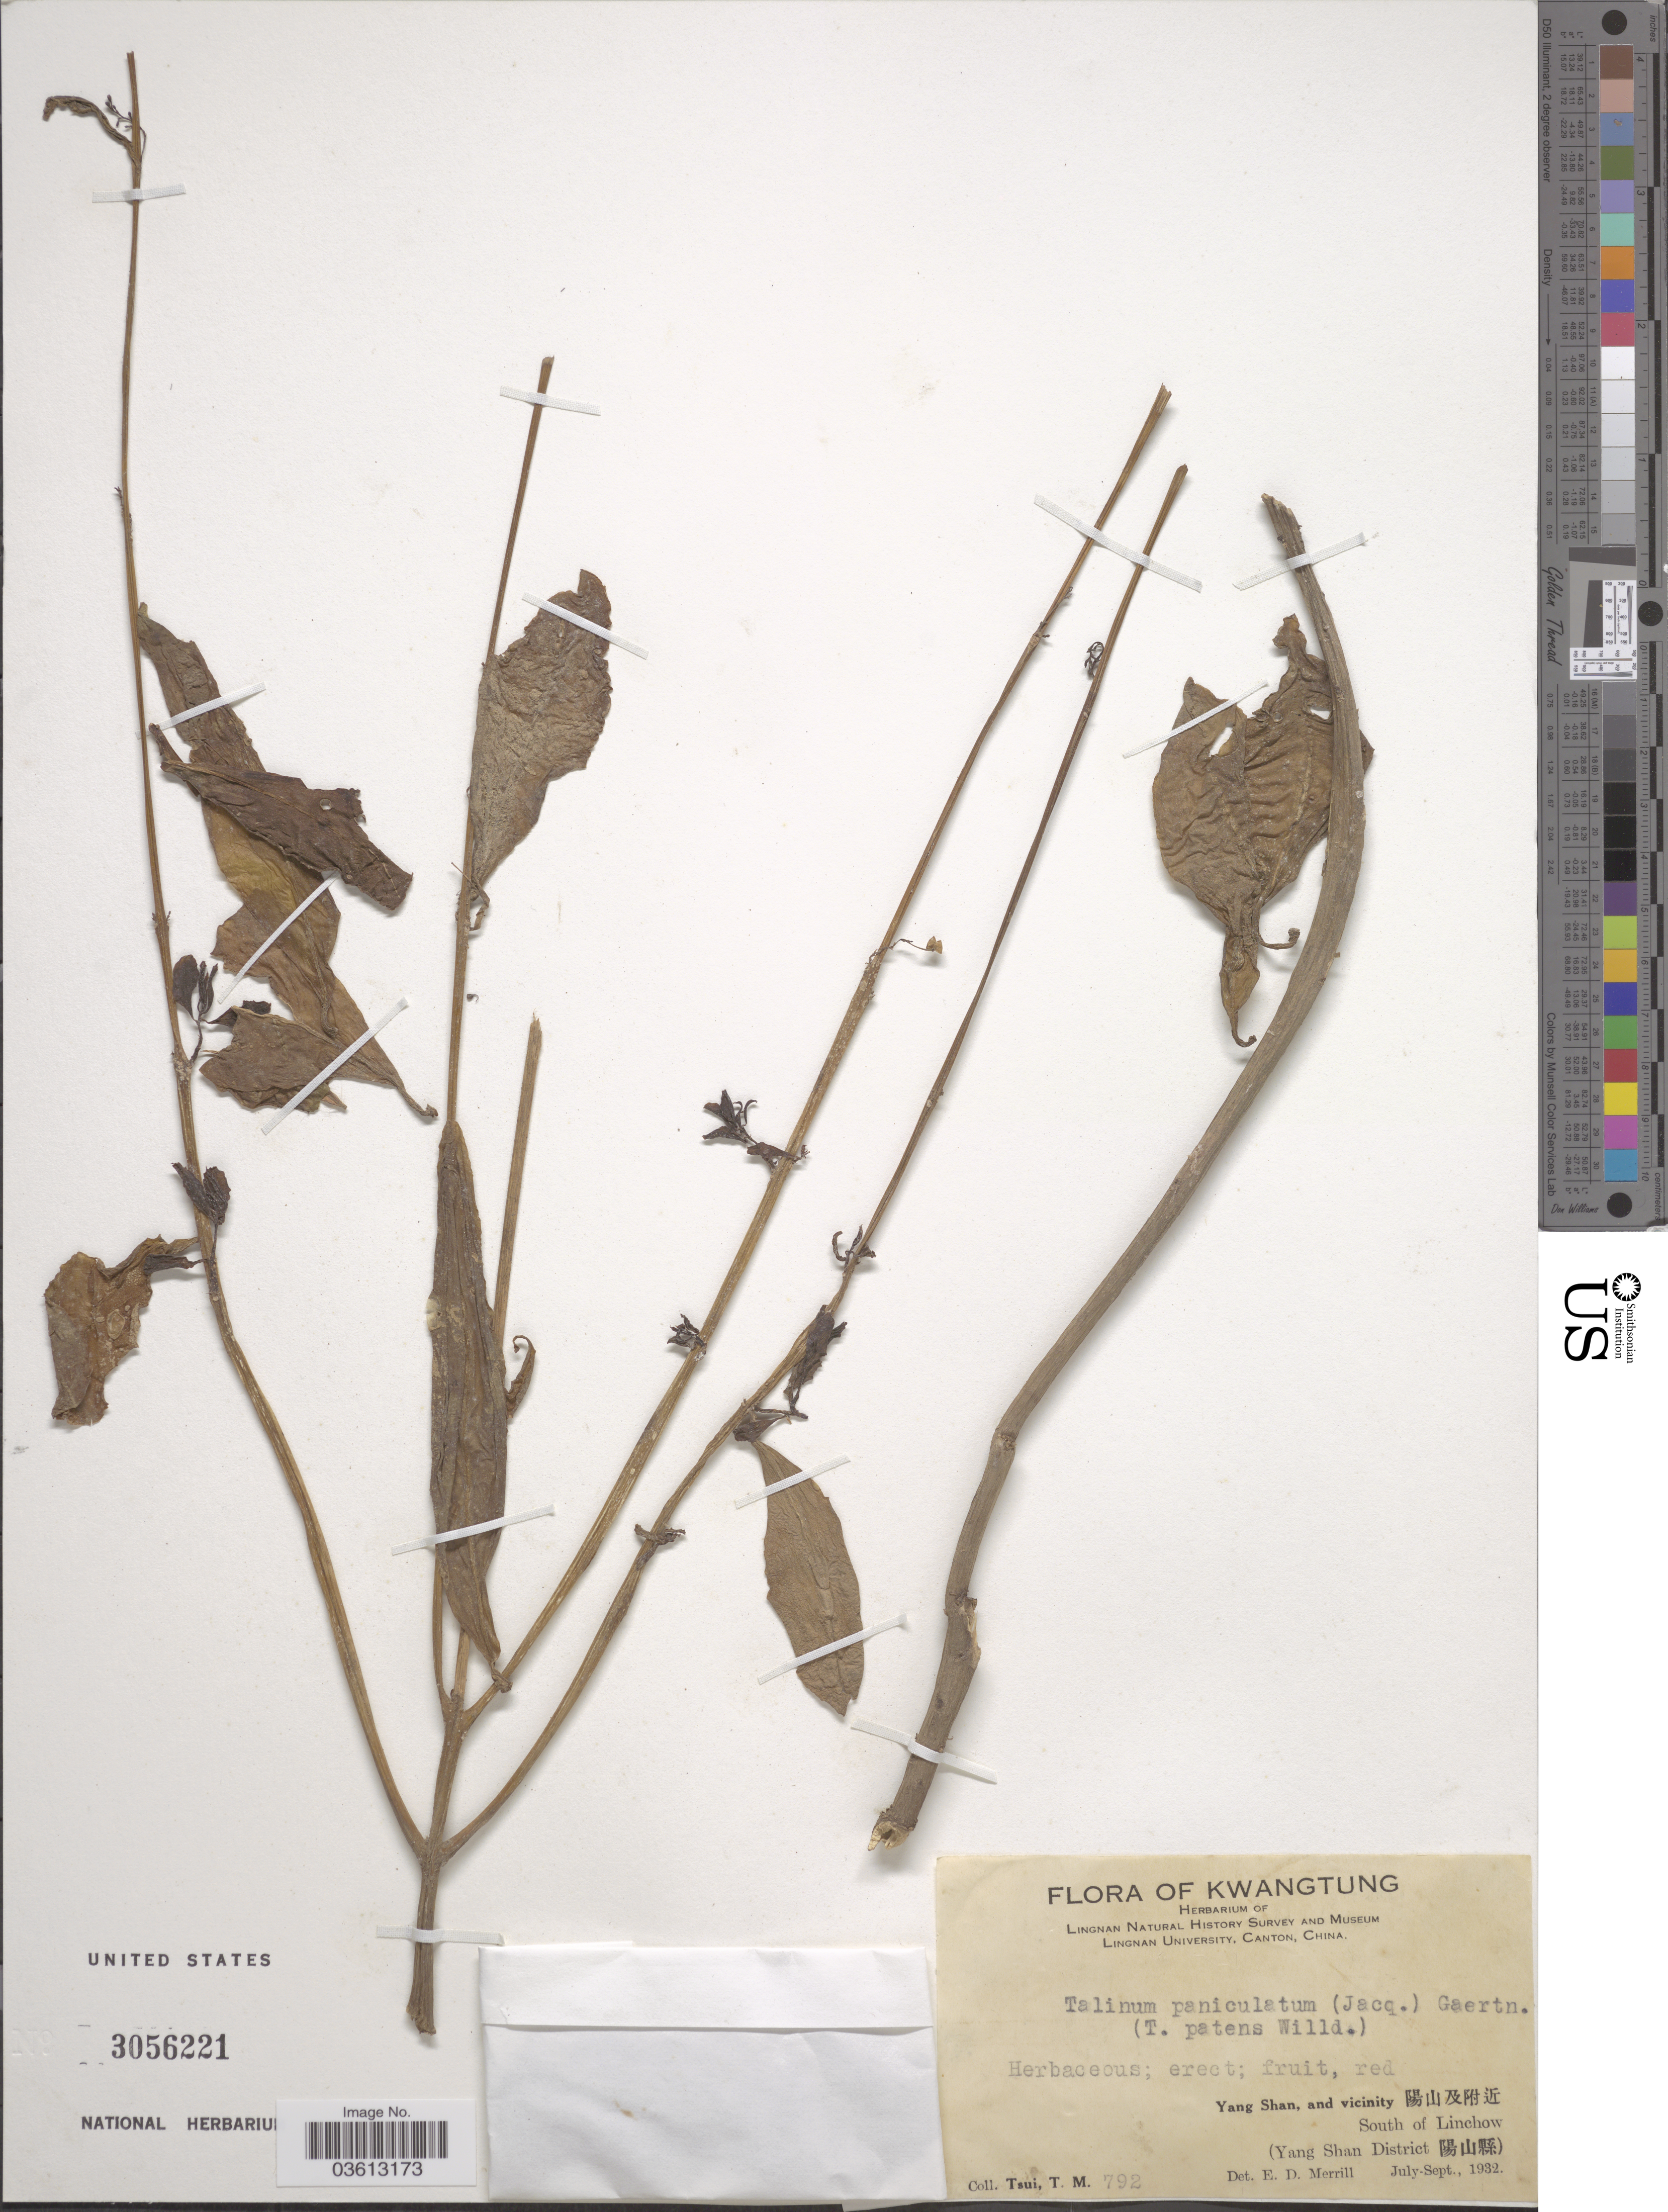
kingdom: Plantae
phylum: Tracheophyta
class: Magnoliopsida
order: Caryophyllales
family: Talinaceae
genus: Talinum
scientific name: Talinum paniculatum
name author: (Jacq.) Gaertn.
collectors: T. Tsui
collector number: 792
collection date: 1932-07/1932-09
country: China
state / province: Guangdong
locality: Kwangtung. Yang Shan, and vicinity X. South of Linchow (Yang Shan District X).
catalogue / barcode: US 3056221